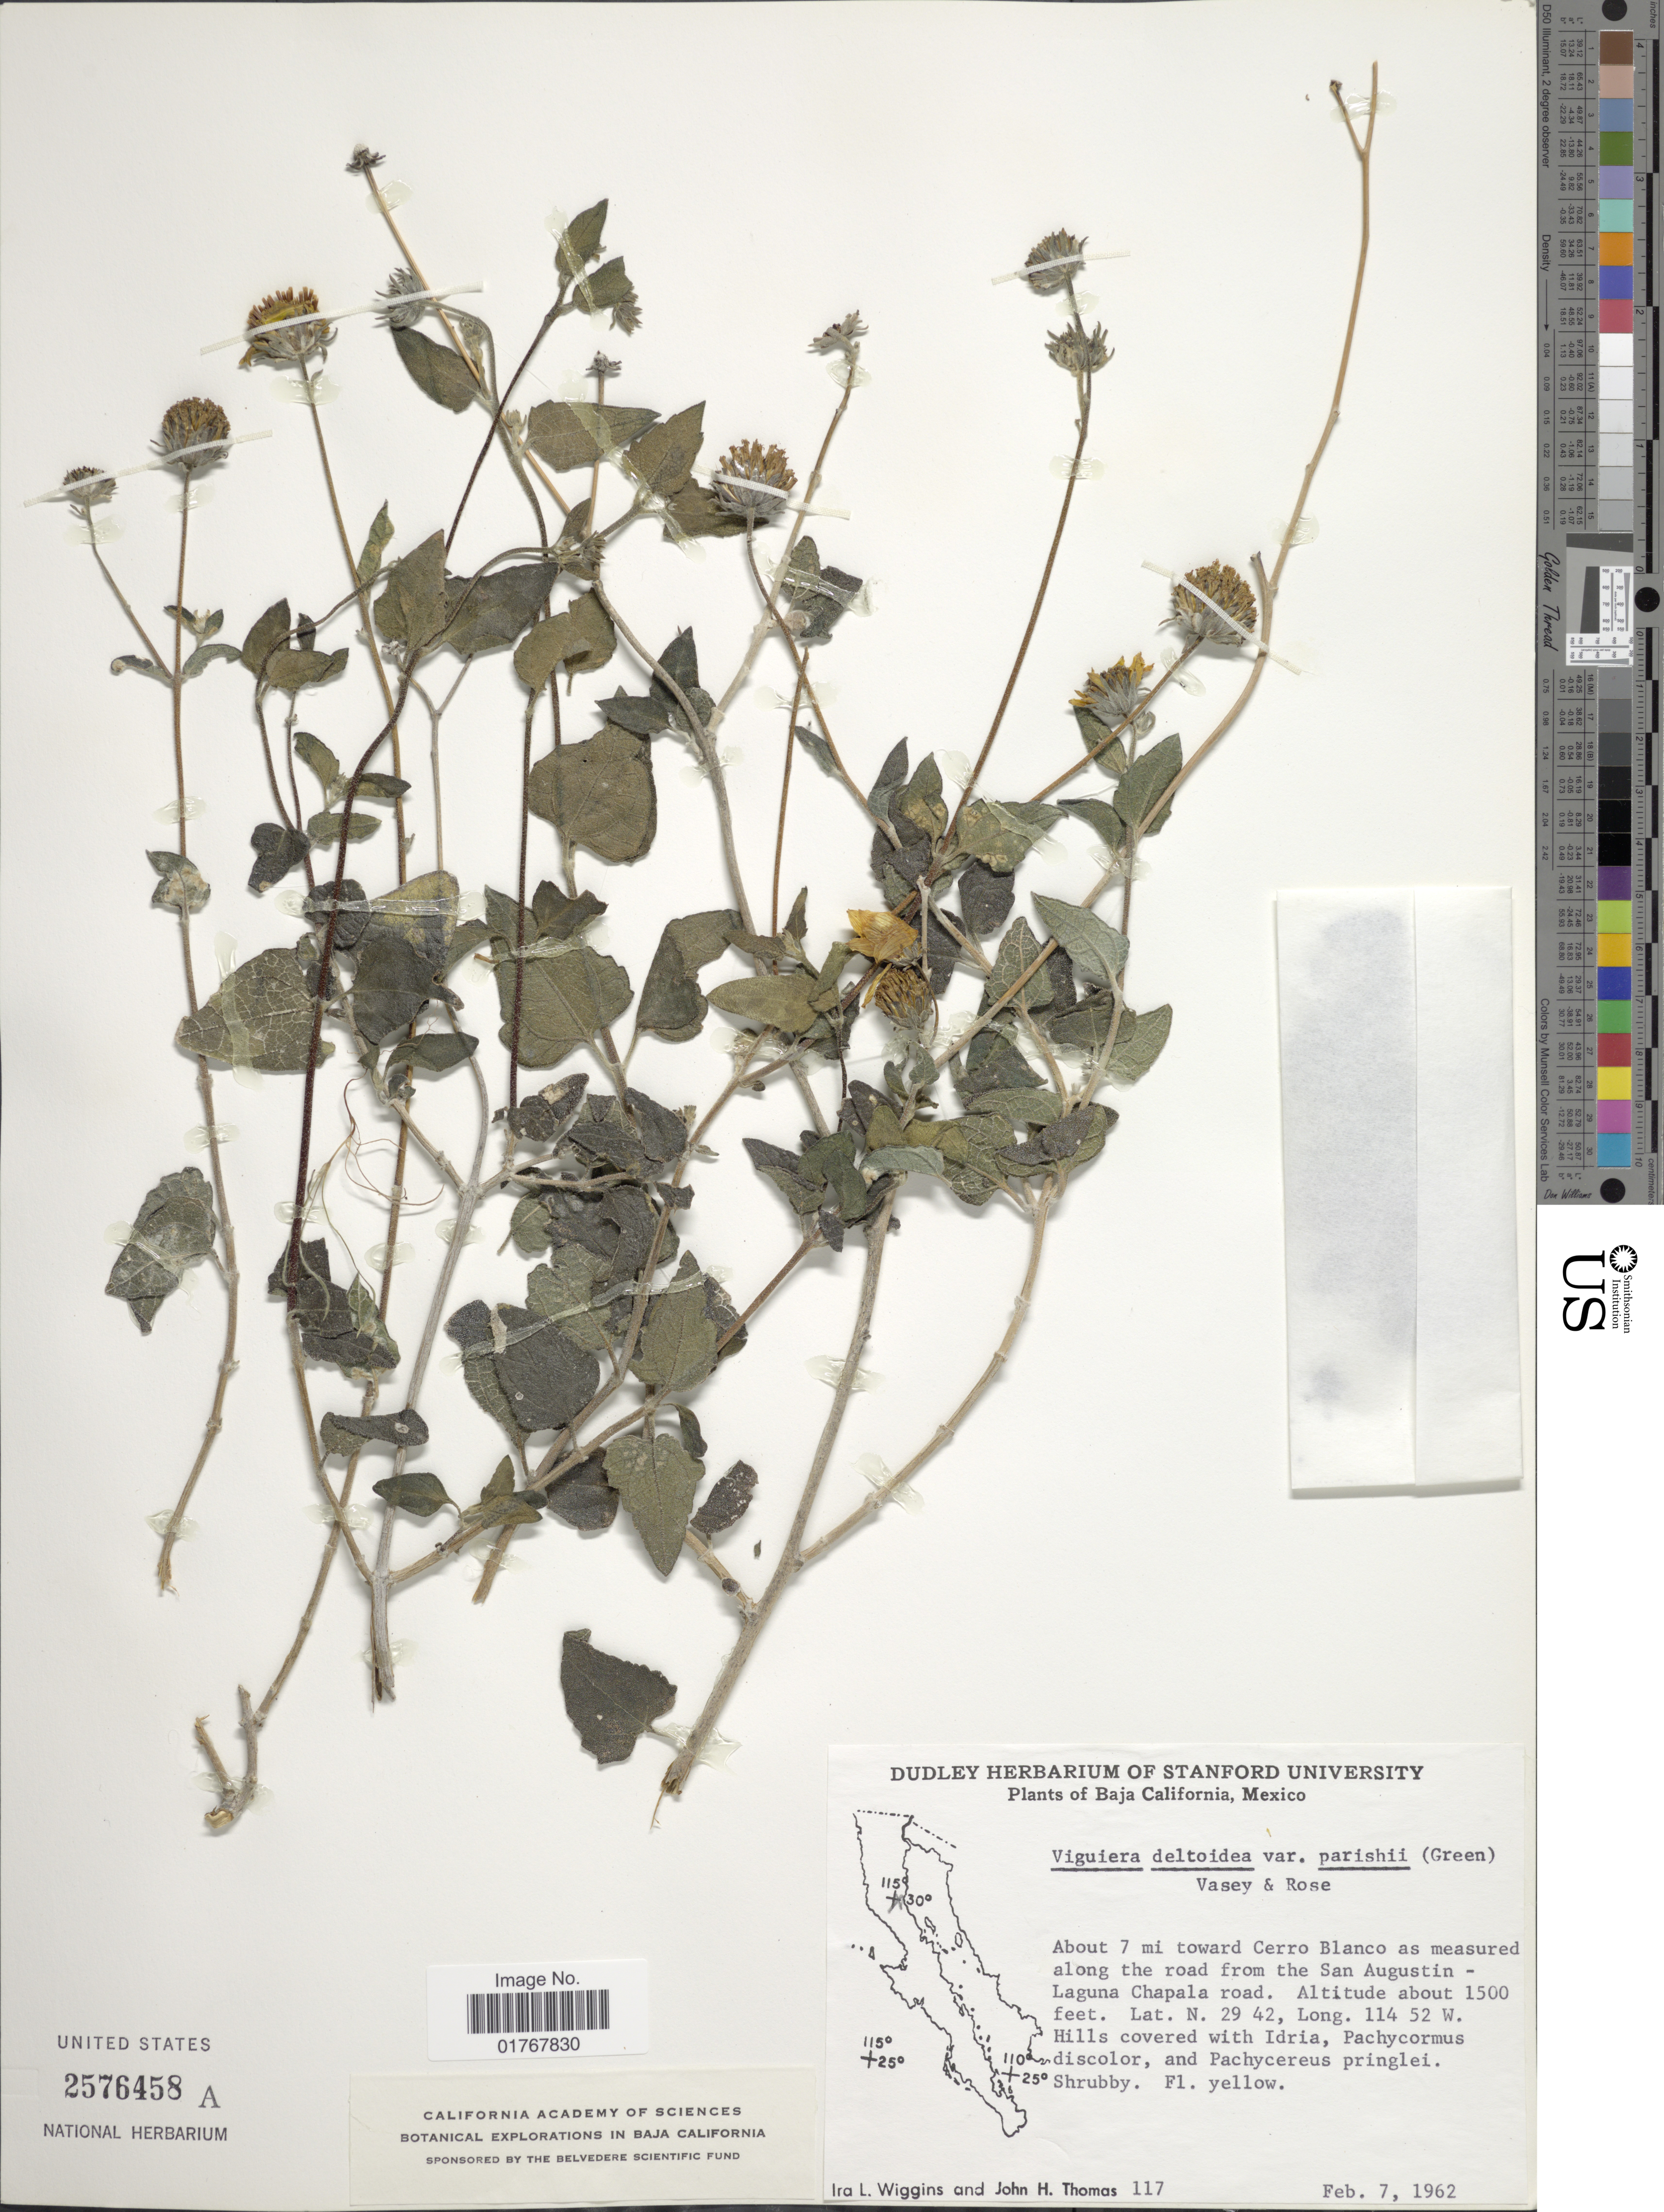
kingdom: Plantae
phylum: Tracheophyta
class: Magnoliopsida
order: Asterales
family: Asteraceae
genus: Viguiera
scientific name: Viguiera deltoidea var. parishii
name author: (Greene) Vasey & Rose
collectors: I. L. Wiggins & J. H. Thomas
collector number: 117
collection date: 1962-02-07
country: Mexico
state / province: Baja California Sur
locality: About 7 mi toward Cerro Blanco as measured along the road from the San Augustin - Laguna Chapala road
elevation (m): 1500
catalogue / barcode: US 2576458A